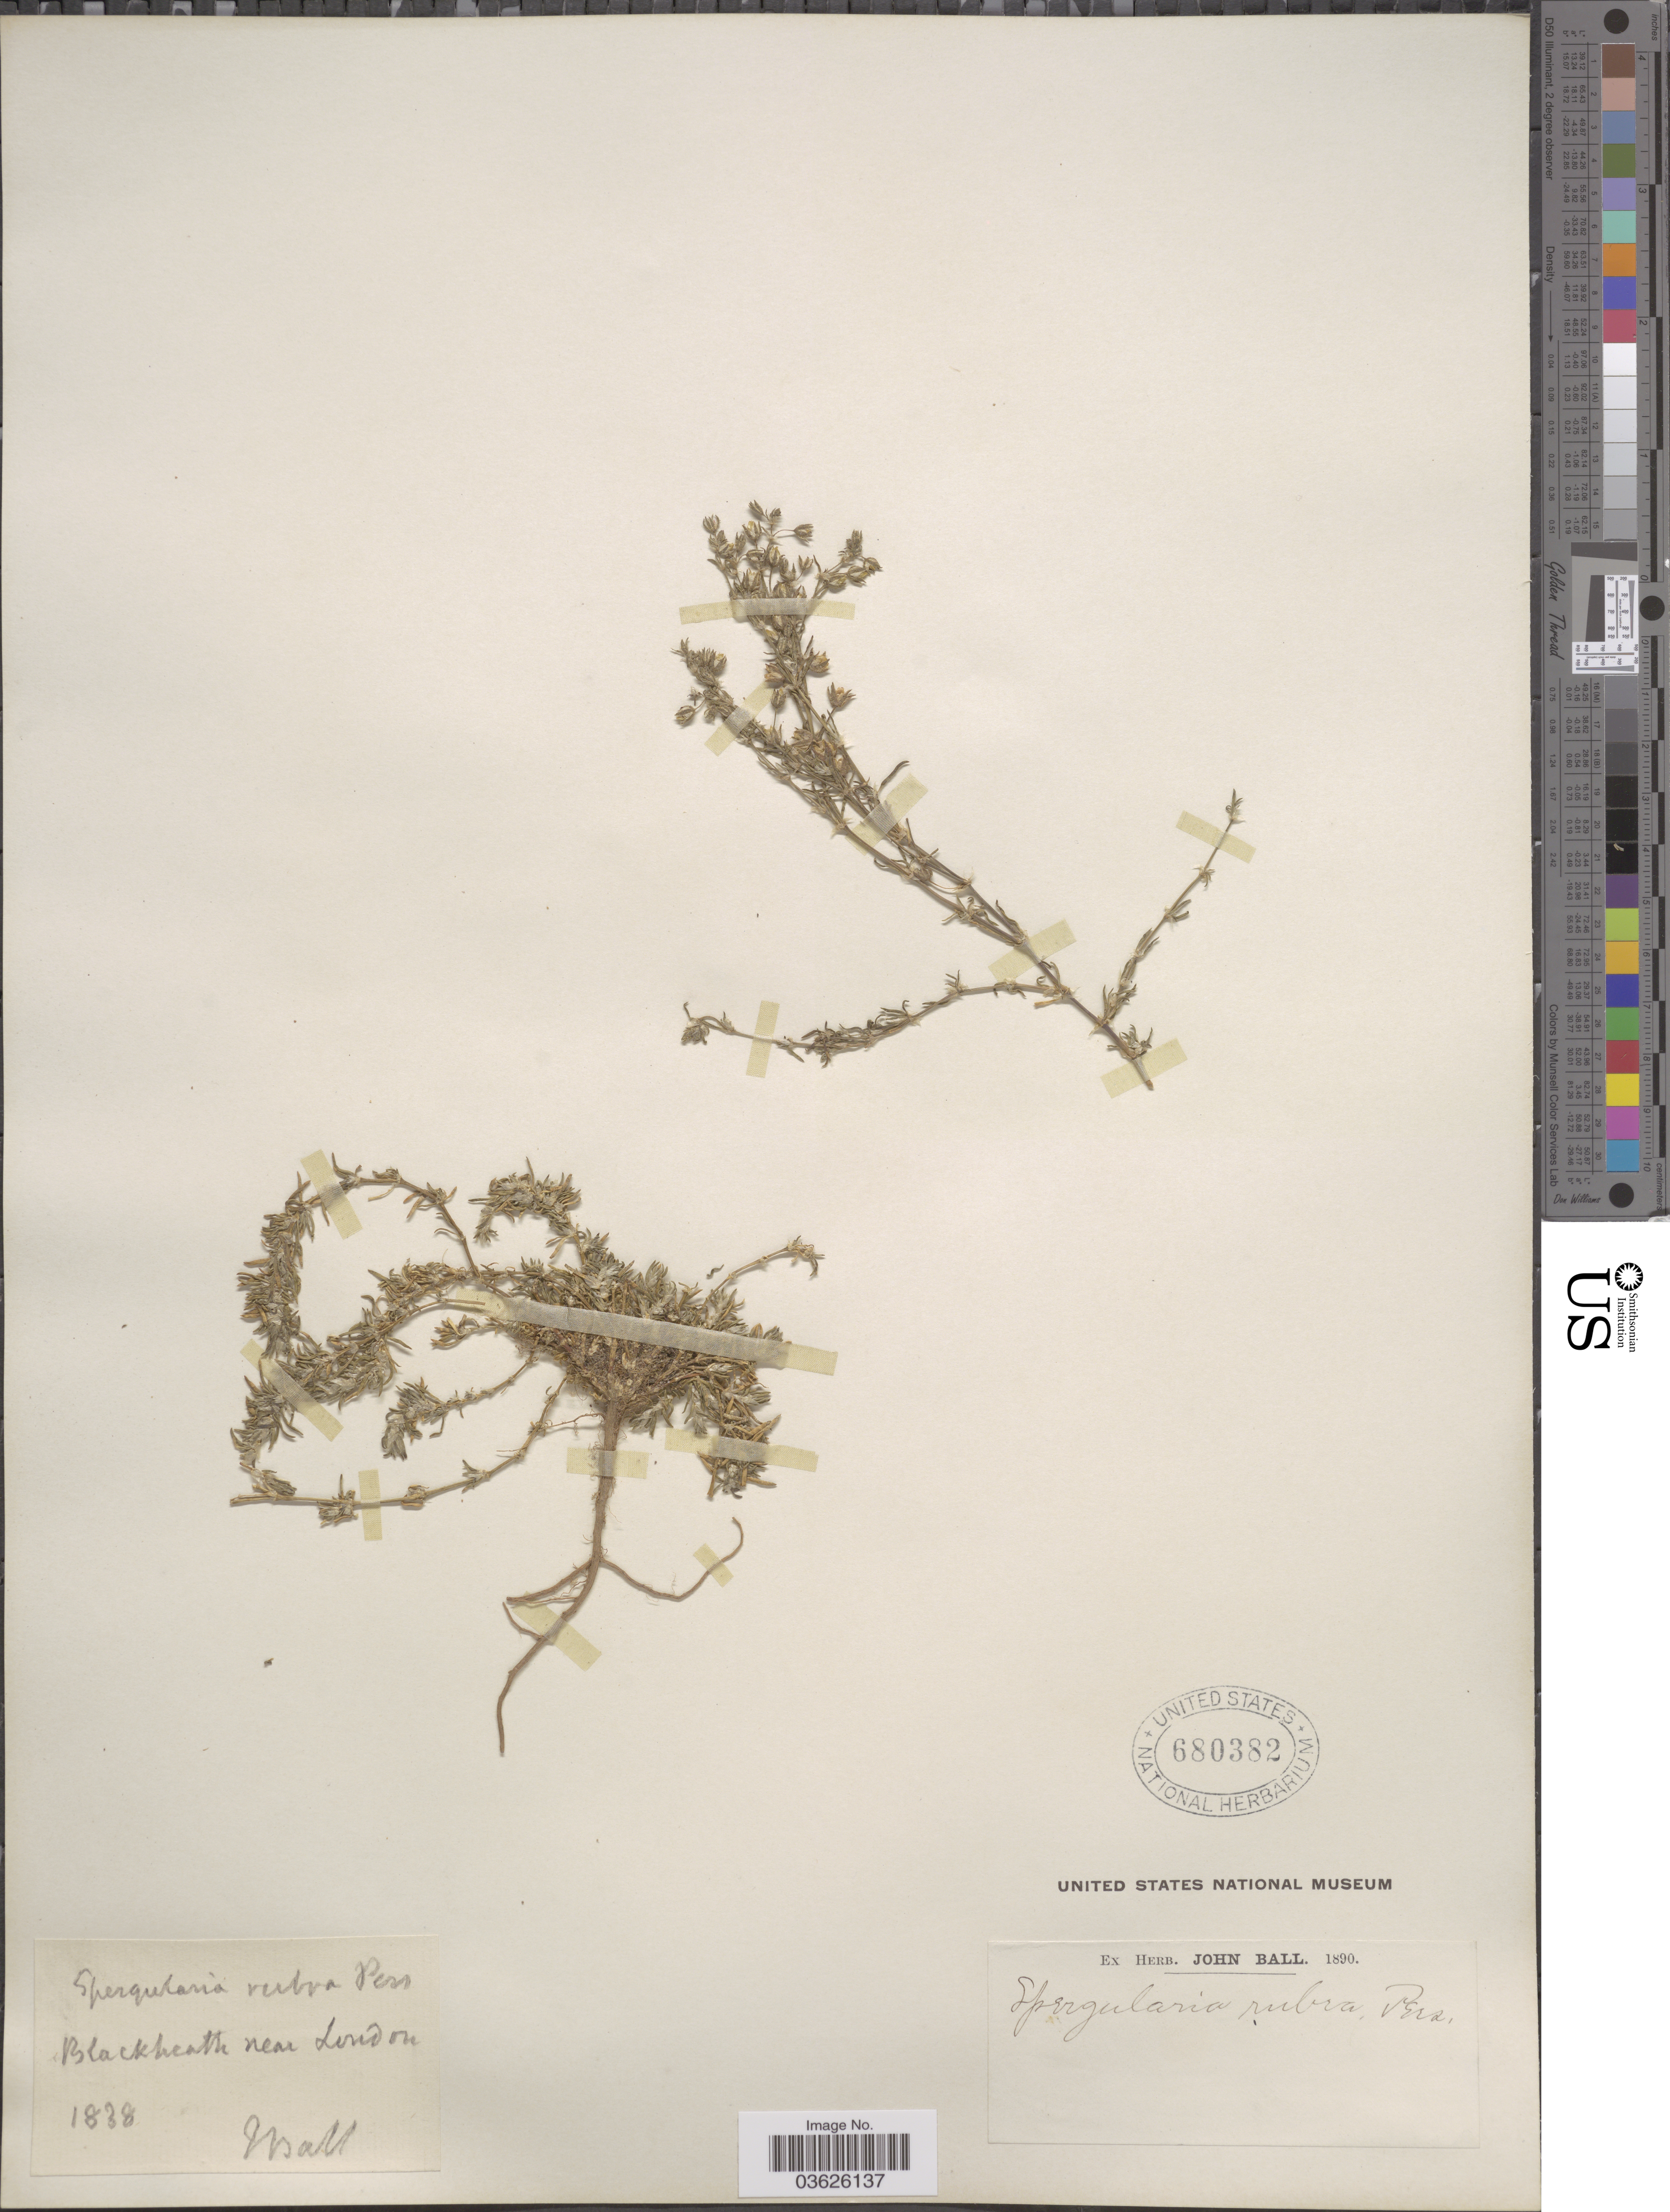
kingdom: Plantae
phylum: Tracheophyta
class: Magnoliopsida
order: Caryophyllales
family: Caryophyllaceae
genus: Spergularia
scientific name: Spergularia rubra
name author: (L.) J. Presl & C. Presl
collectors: J. Ball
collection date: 1838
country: United Kingdom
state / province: England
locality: Blackheath near London.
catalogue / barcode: US 680382